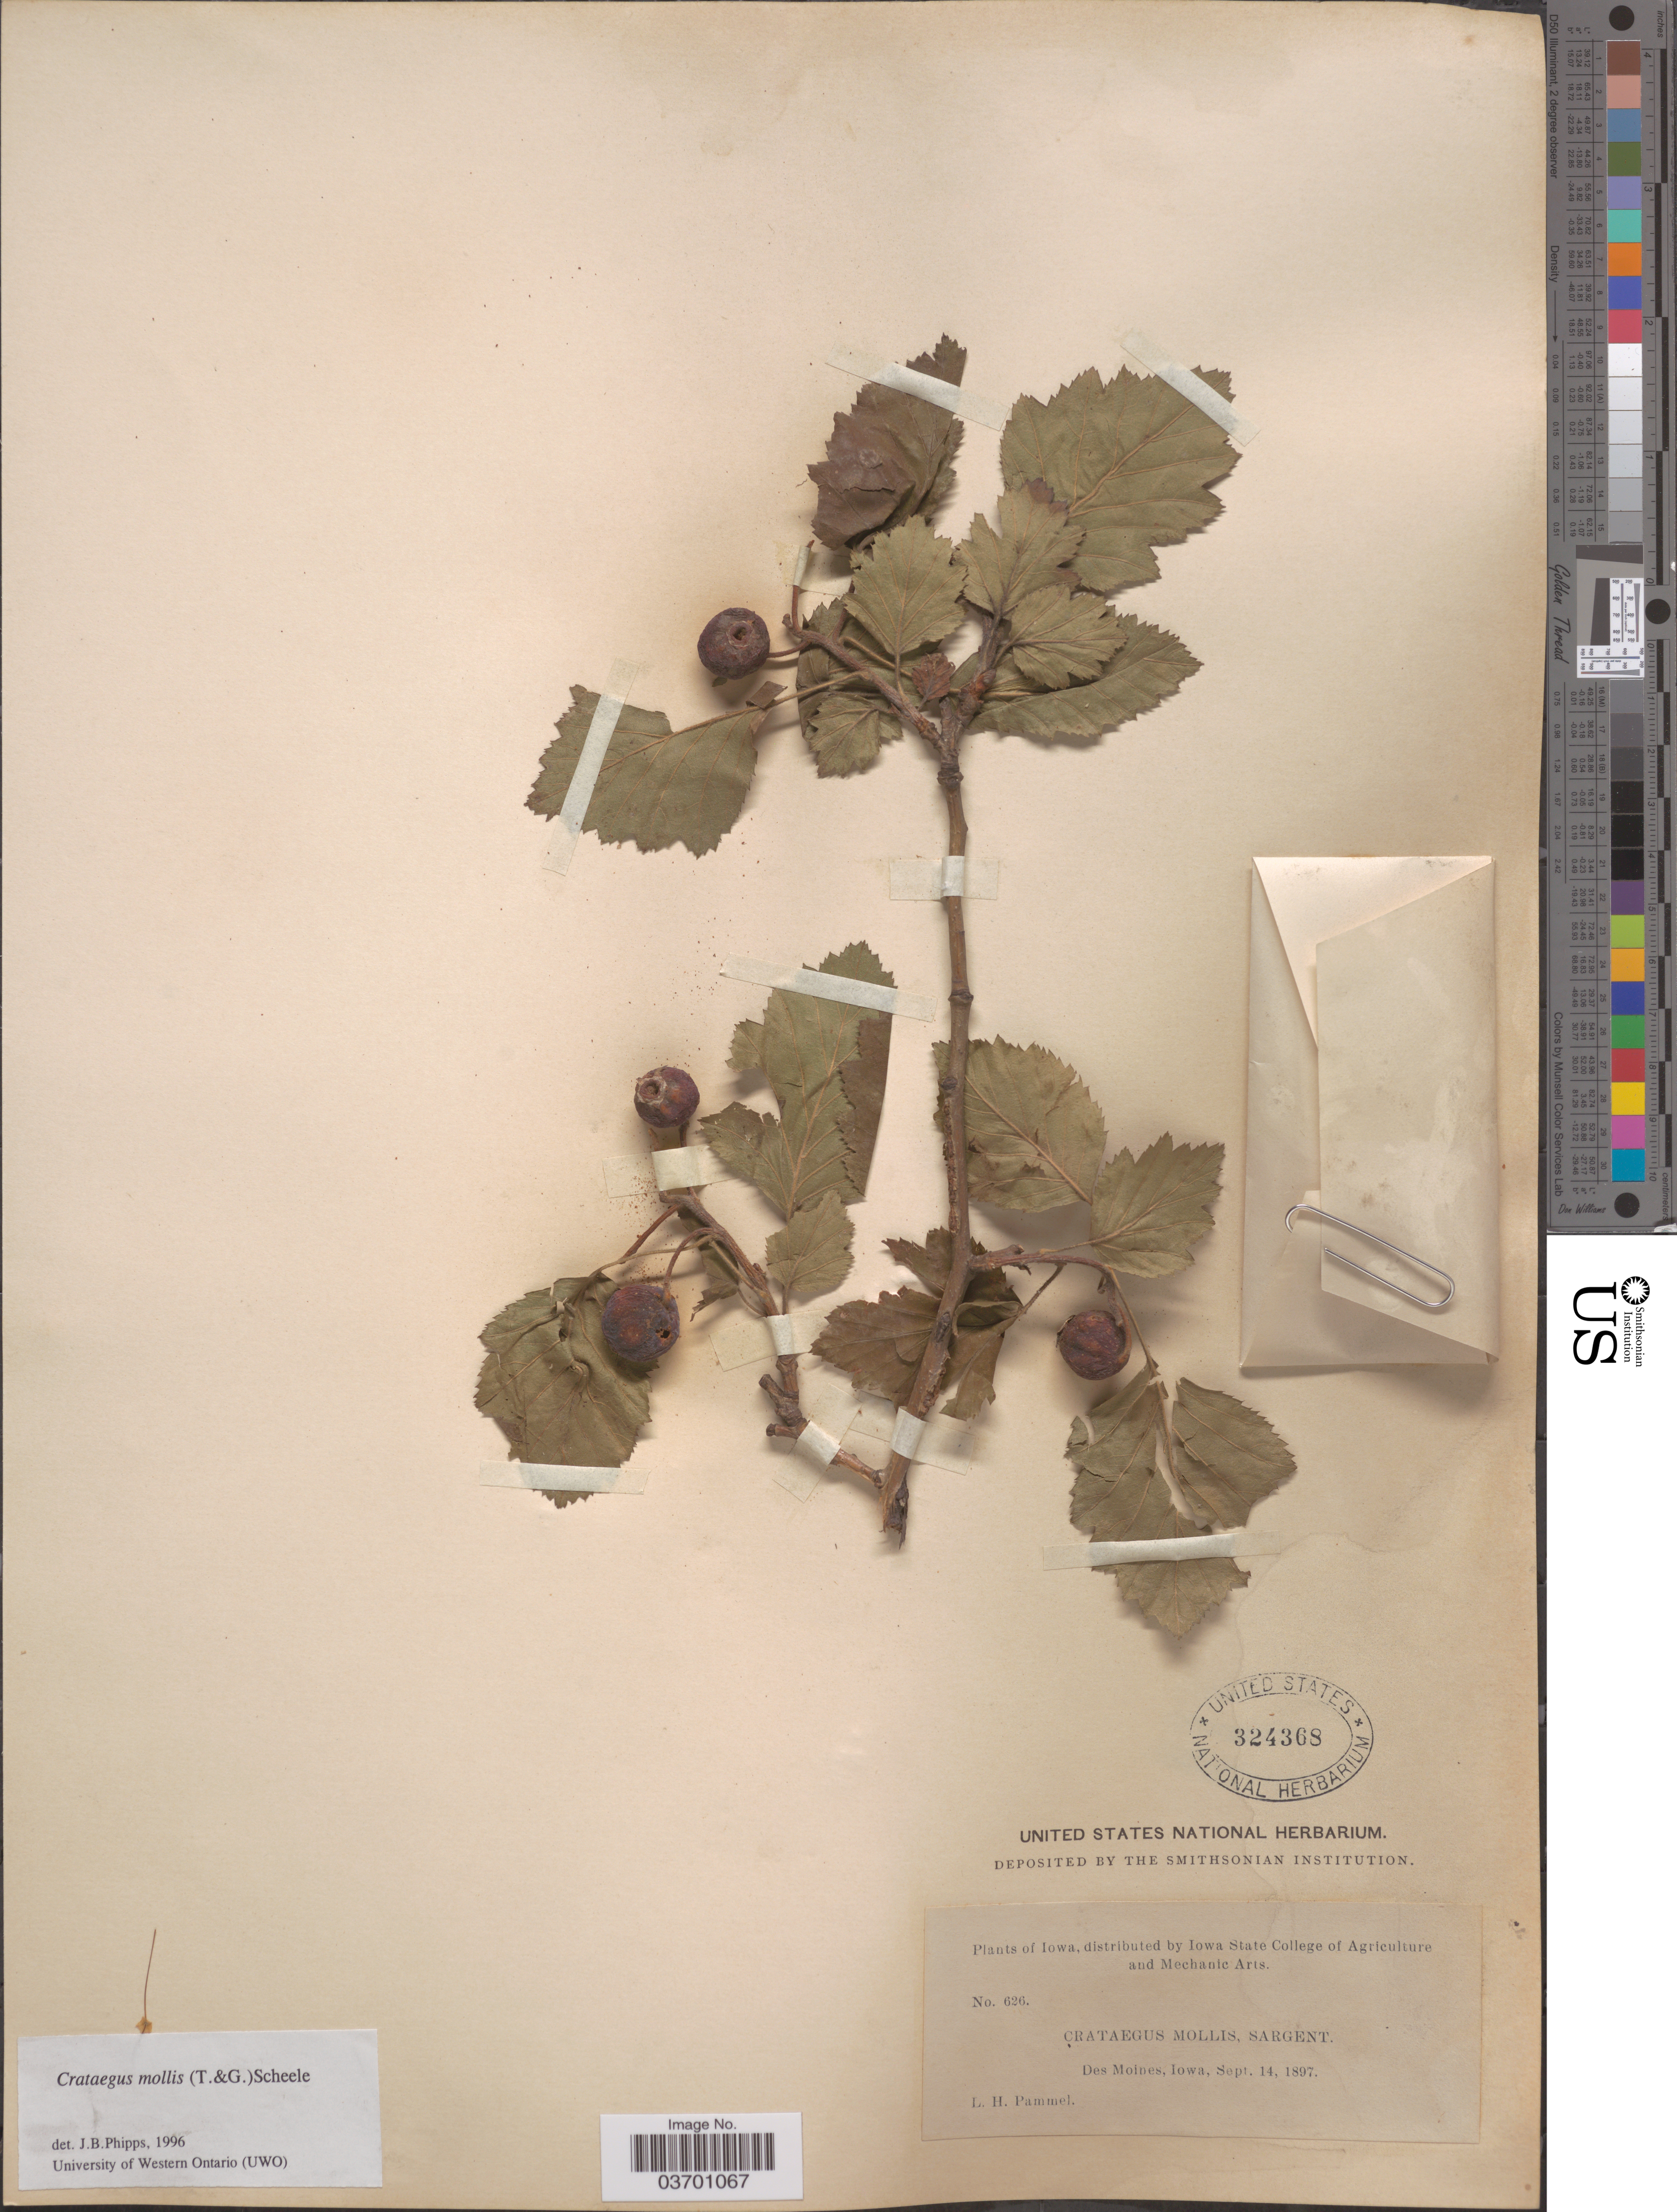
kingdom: Plantae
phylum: Tracheophyta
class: Magnoliopsida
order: Rosales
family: Rosaceae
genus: Crataegus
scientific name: Crataegus mollis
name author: (Torr. & A. Gray) Scheele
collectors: L. Pammel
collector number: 626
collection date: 1897-09-14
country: United States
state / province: Iowa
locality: Des Moines.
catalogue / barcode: US 324368